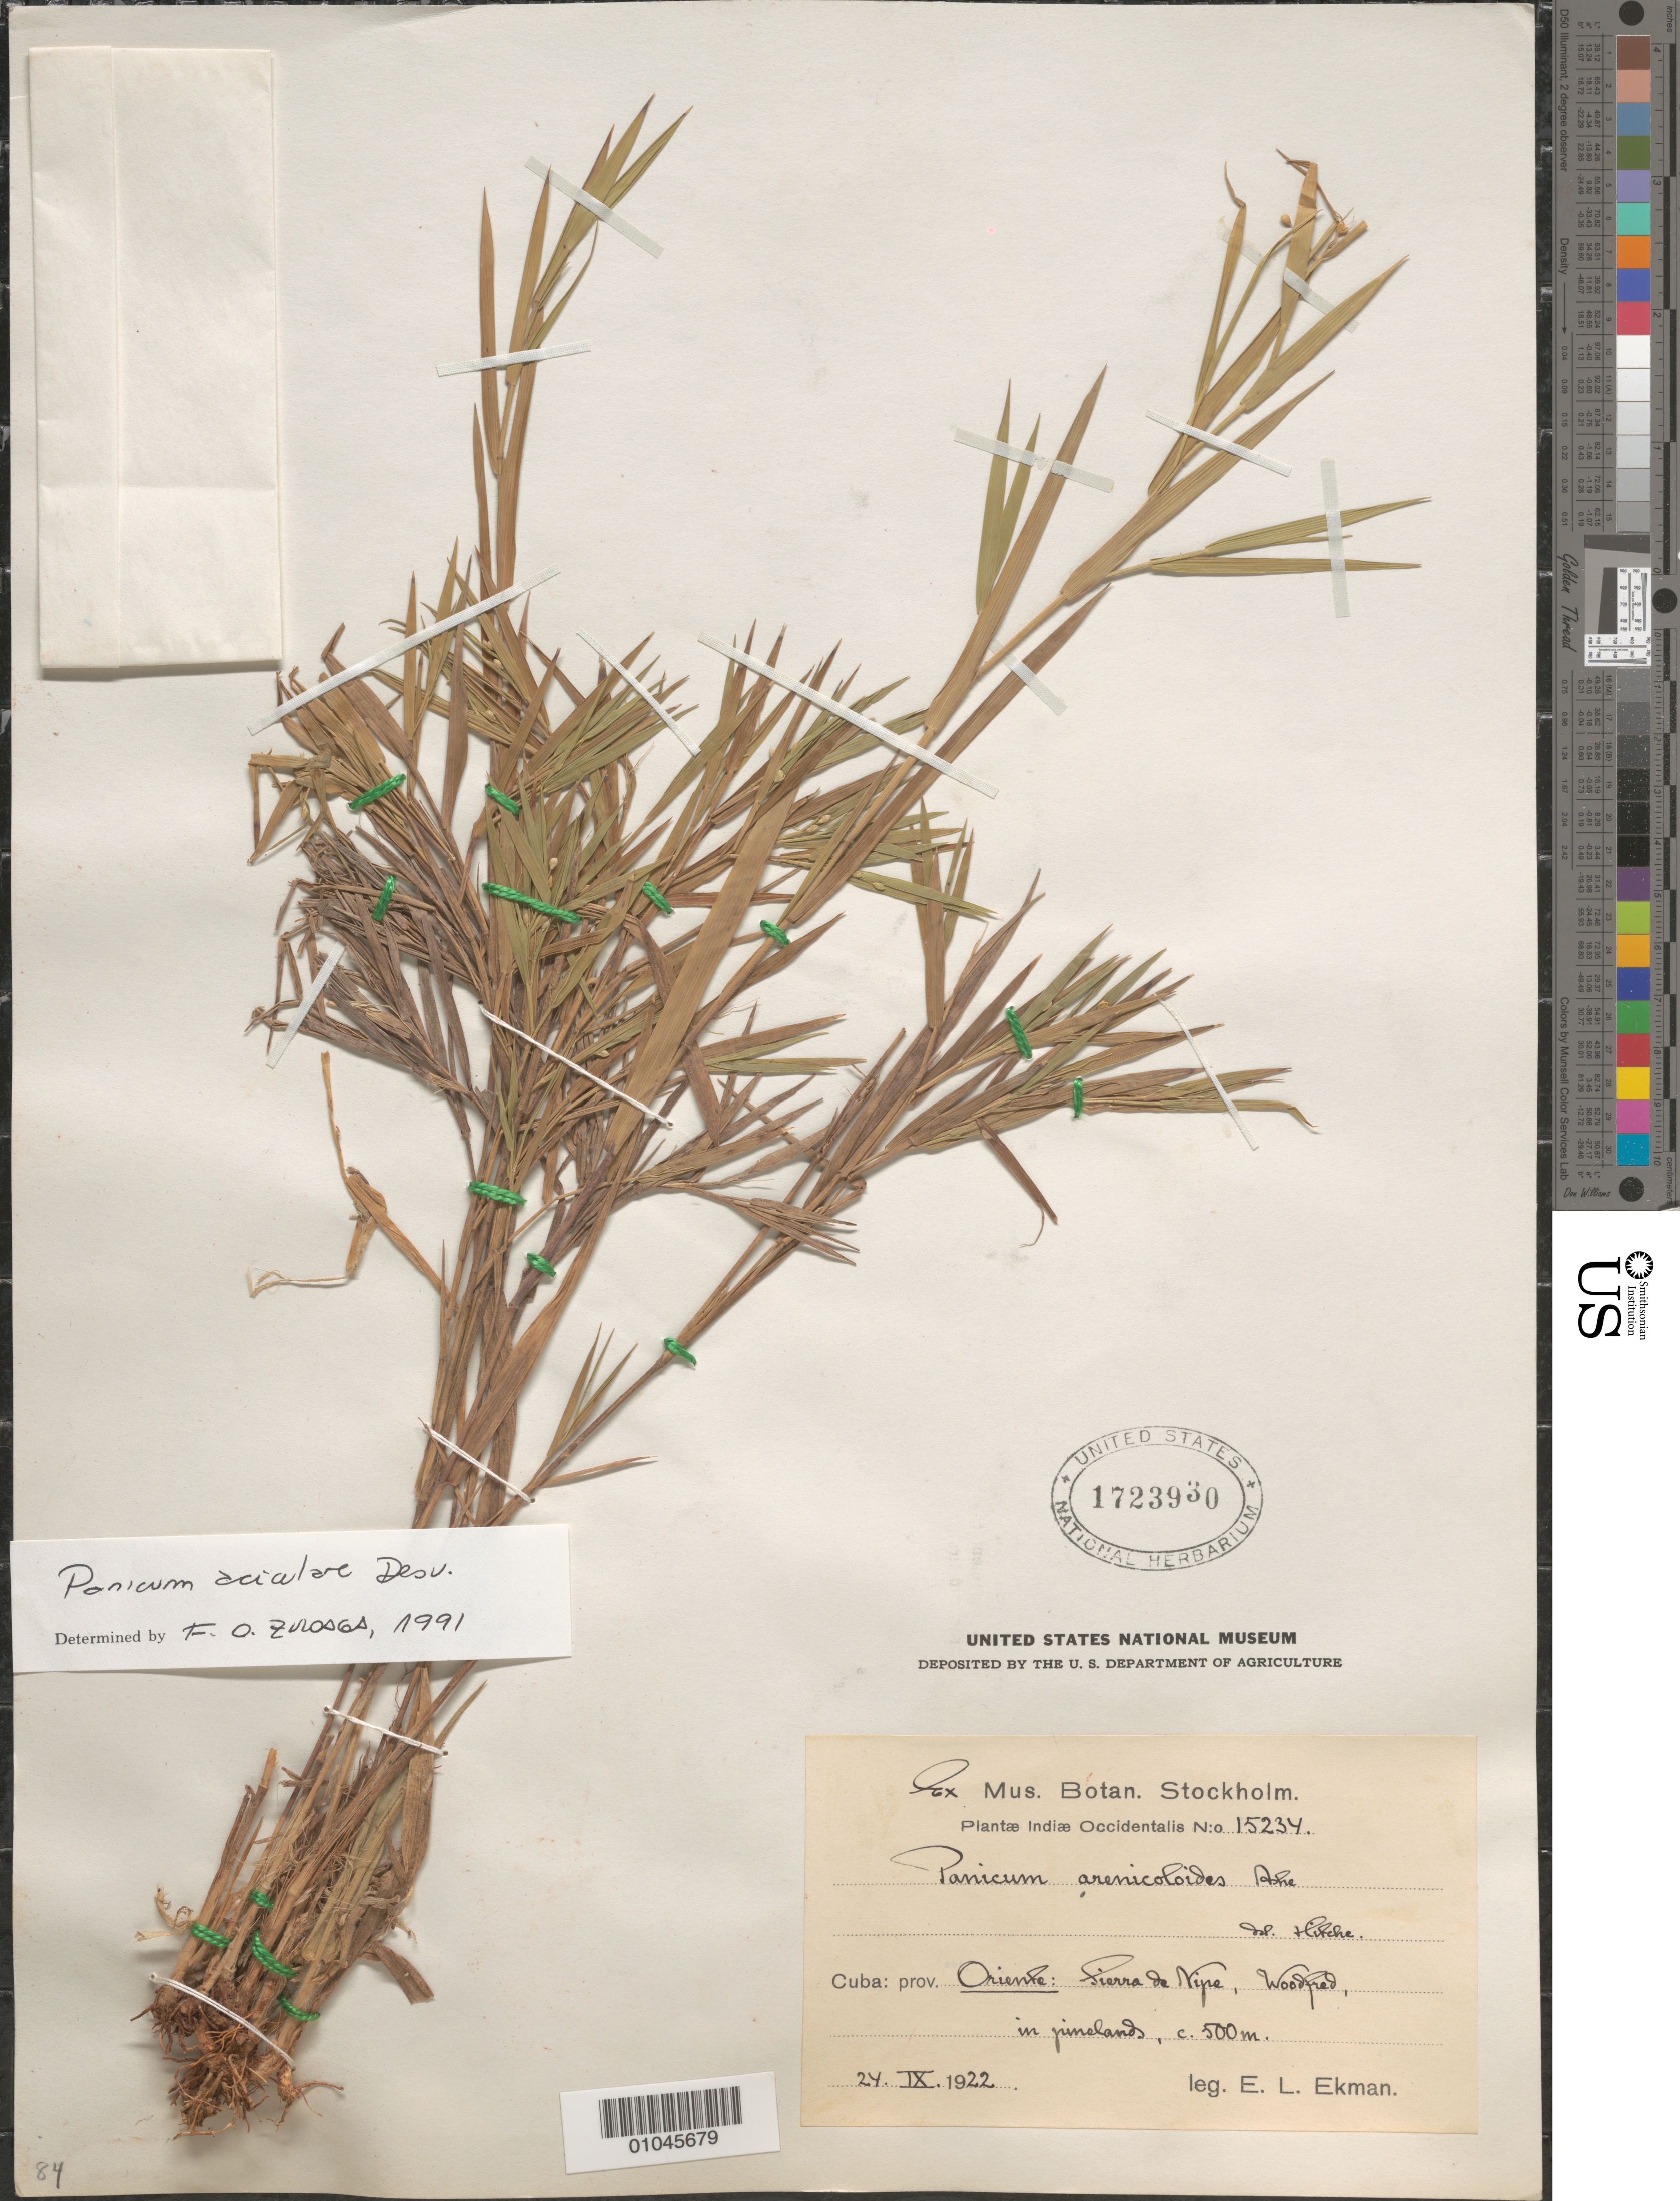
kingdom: Plantae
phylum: Tracheophyta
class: Liliopsida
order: Poales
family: Poaceae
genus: Panicum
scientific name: Panicum aciculare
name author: Desv. ex Poir.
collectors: E. L. Ekman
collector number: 15234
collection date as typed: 24 Sep 1922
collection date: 1922-09-24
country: Cuba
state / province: Holguín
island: Cuba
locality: Sierra de Nipe, Woodfred in pinelands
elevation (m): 500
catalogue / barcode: US 1723930